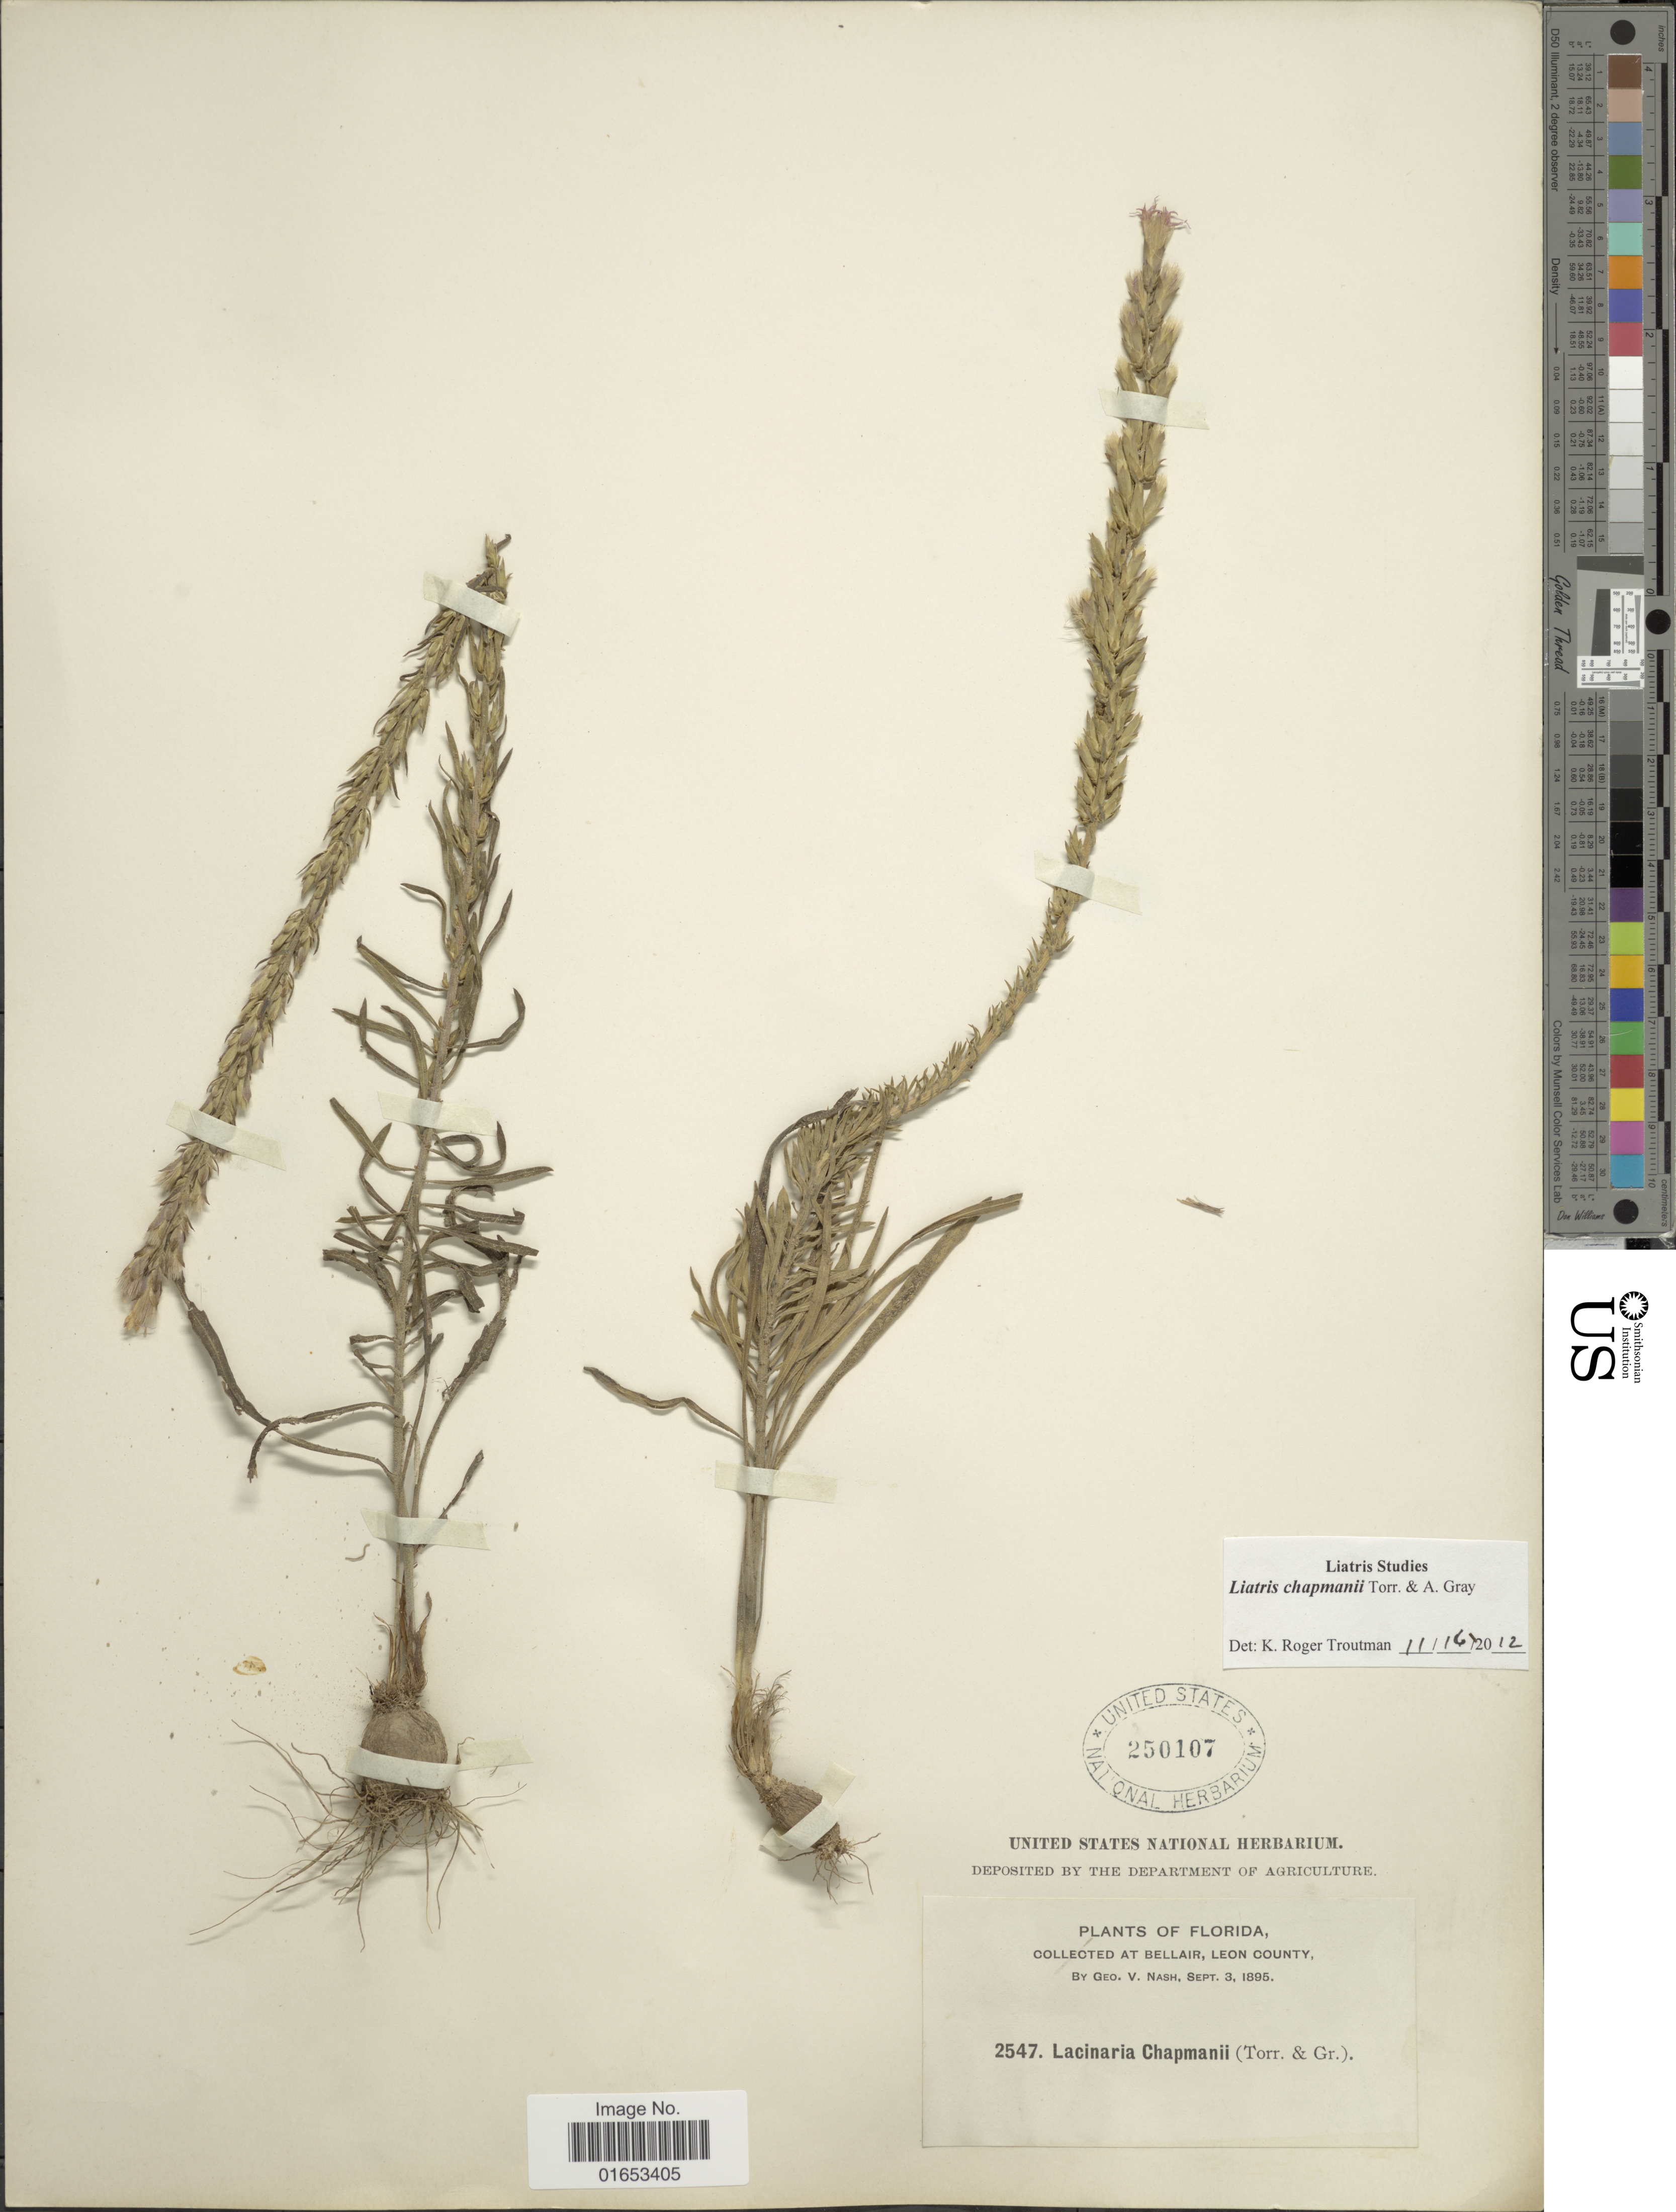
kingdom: Plantae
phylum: Tracheophyta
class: Magnoliopsida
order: Asterales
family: Asteraceae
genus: Liatris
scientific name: Liatris chapmanii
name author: Torr. & A. Gray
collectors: G. V. Nash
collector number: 2547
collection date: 1895-09-03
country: United States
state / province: Florida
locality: At Bellair, Leon County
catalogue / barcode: US 250107